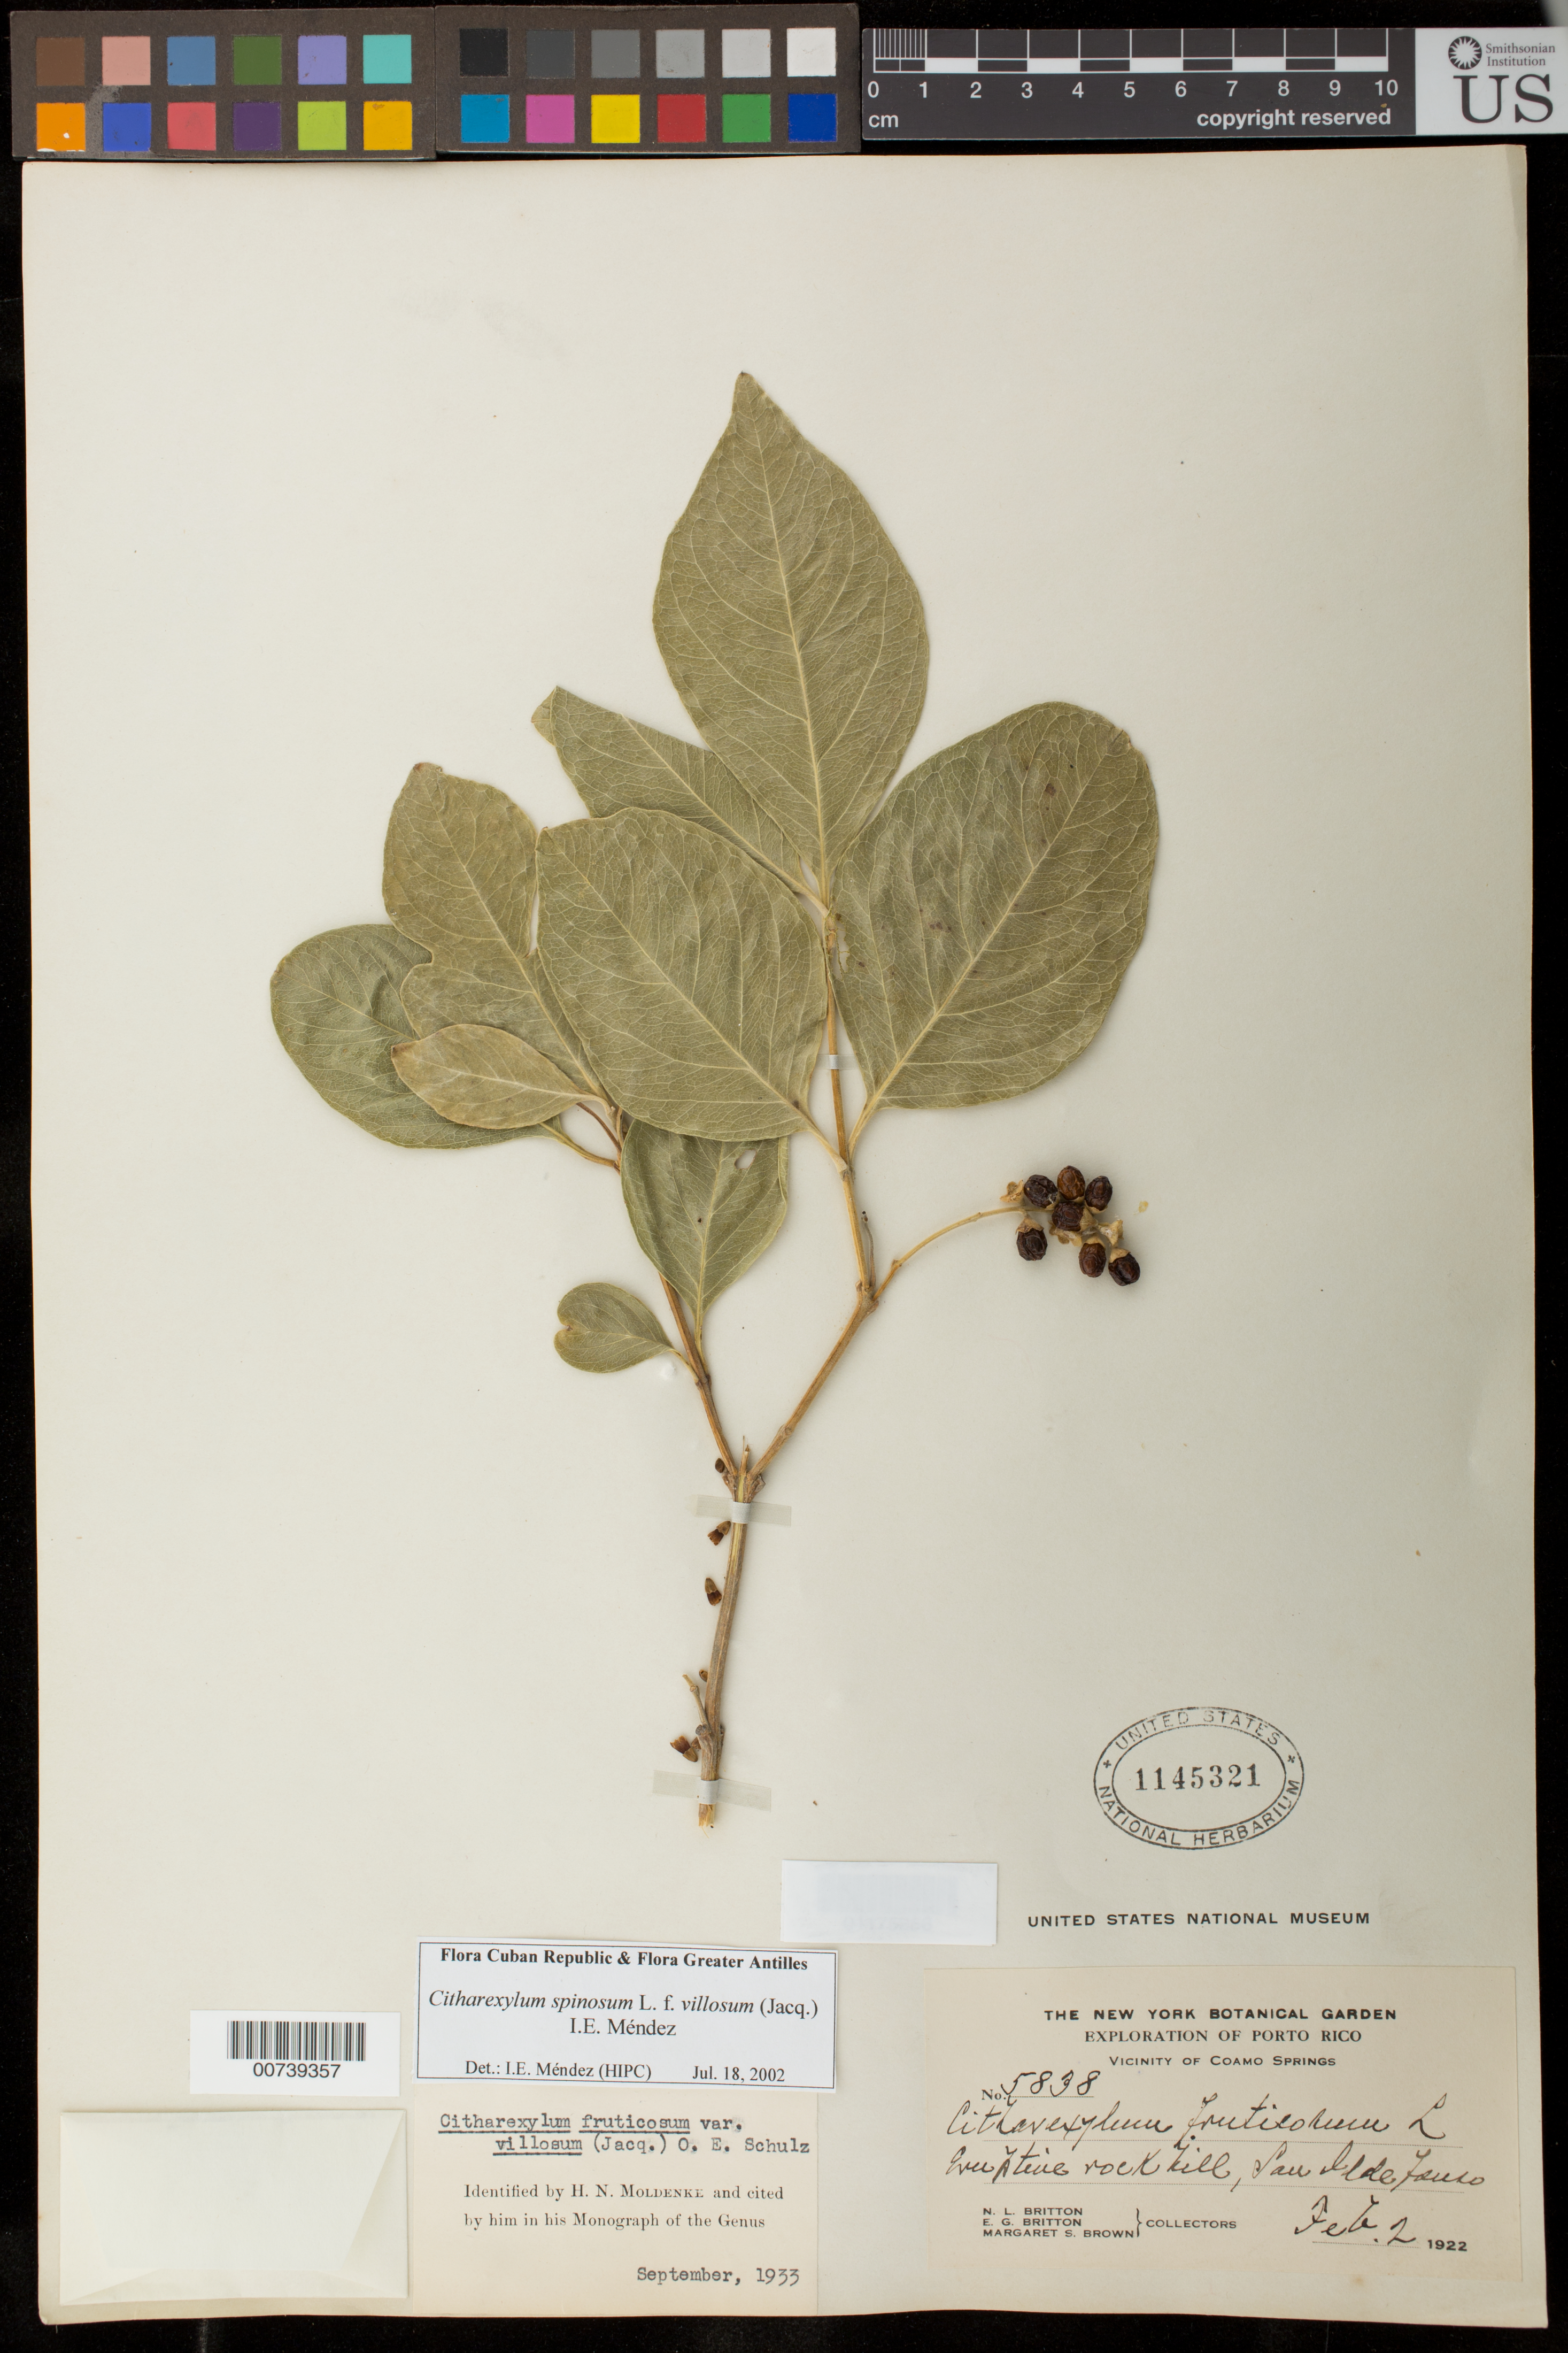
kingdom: Plantae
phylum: Tracheophyta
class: Magnoliopsida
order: Lamiales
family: Verbenaceae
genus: Citharexylum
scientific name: Citharexylum spinosum f. villosum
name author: (Jacq.) I.E. Méndez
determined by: Méndez, Isidro E., (HIPC)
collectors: N. Britton, E. G. Britton & M. S. Brown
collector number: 5838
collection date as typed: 02 Feb 1922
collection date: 1922-02-02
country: Puerto Rico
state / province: Coamo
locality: Vicinity of Coamo Springs, San Ildefonso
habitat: Eruptive rock hill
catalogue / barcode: US 1145321